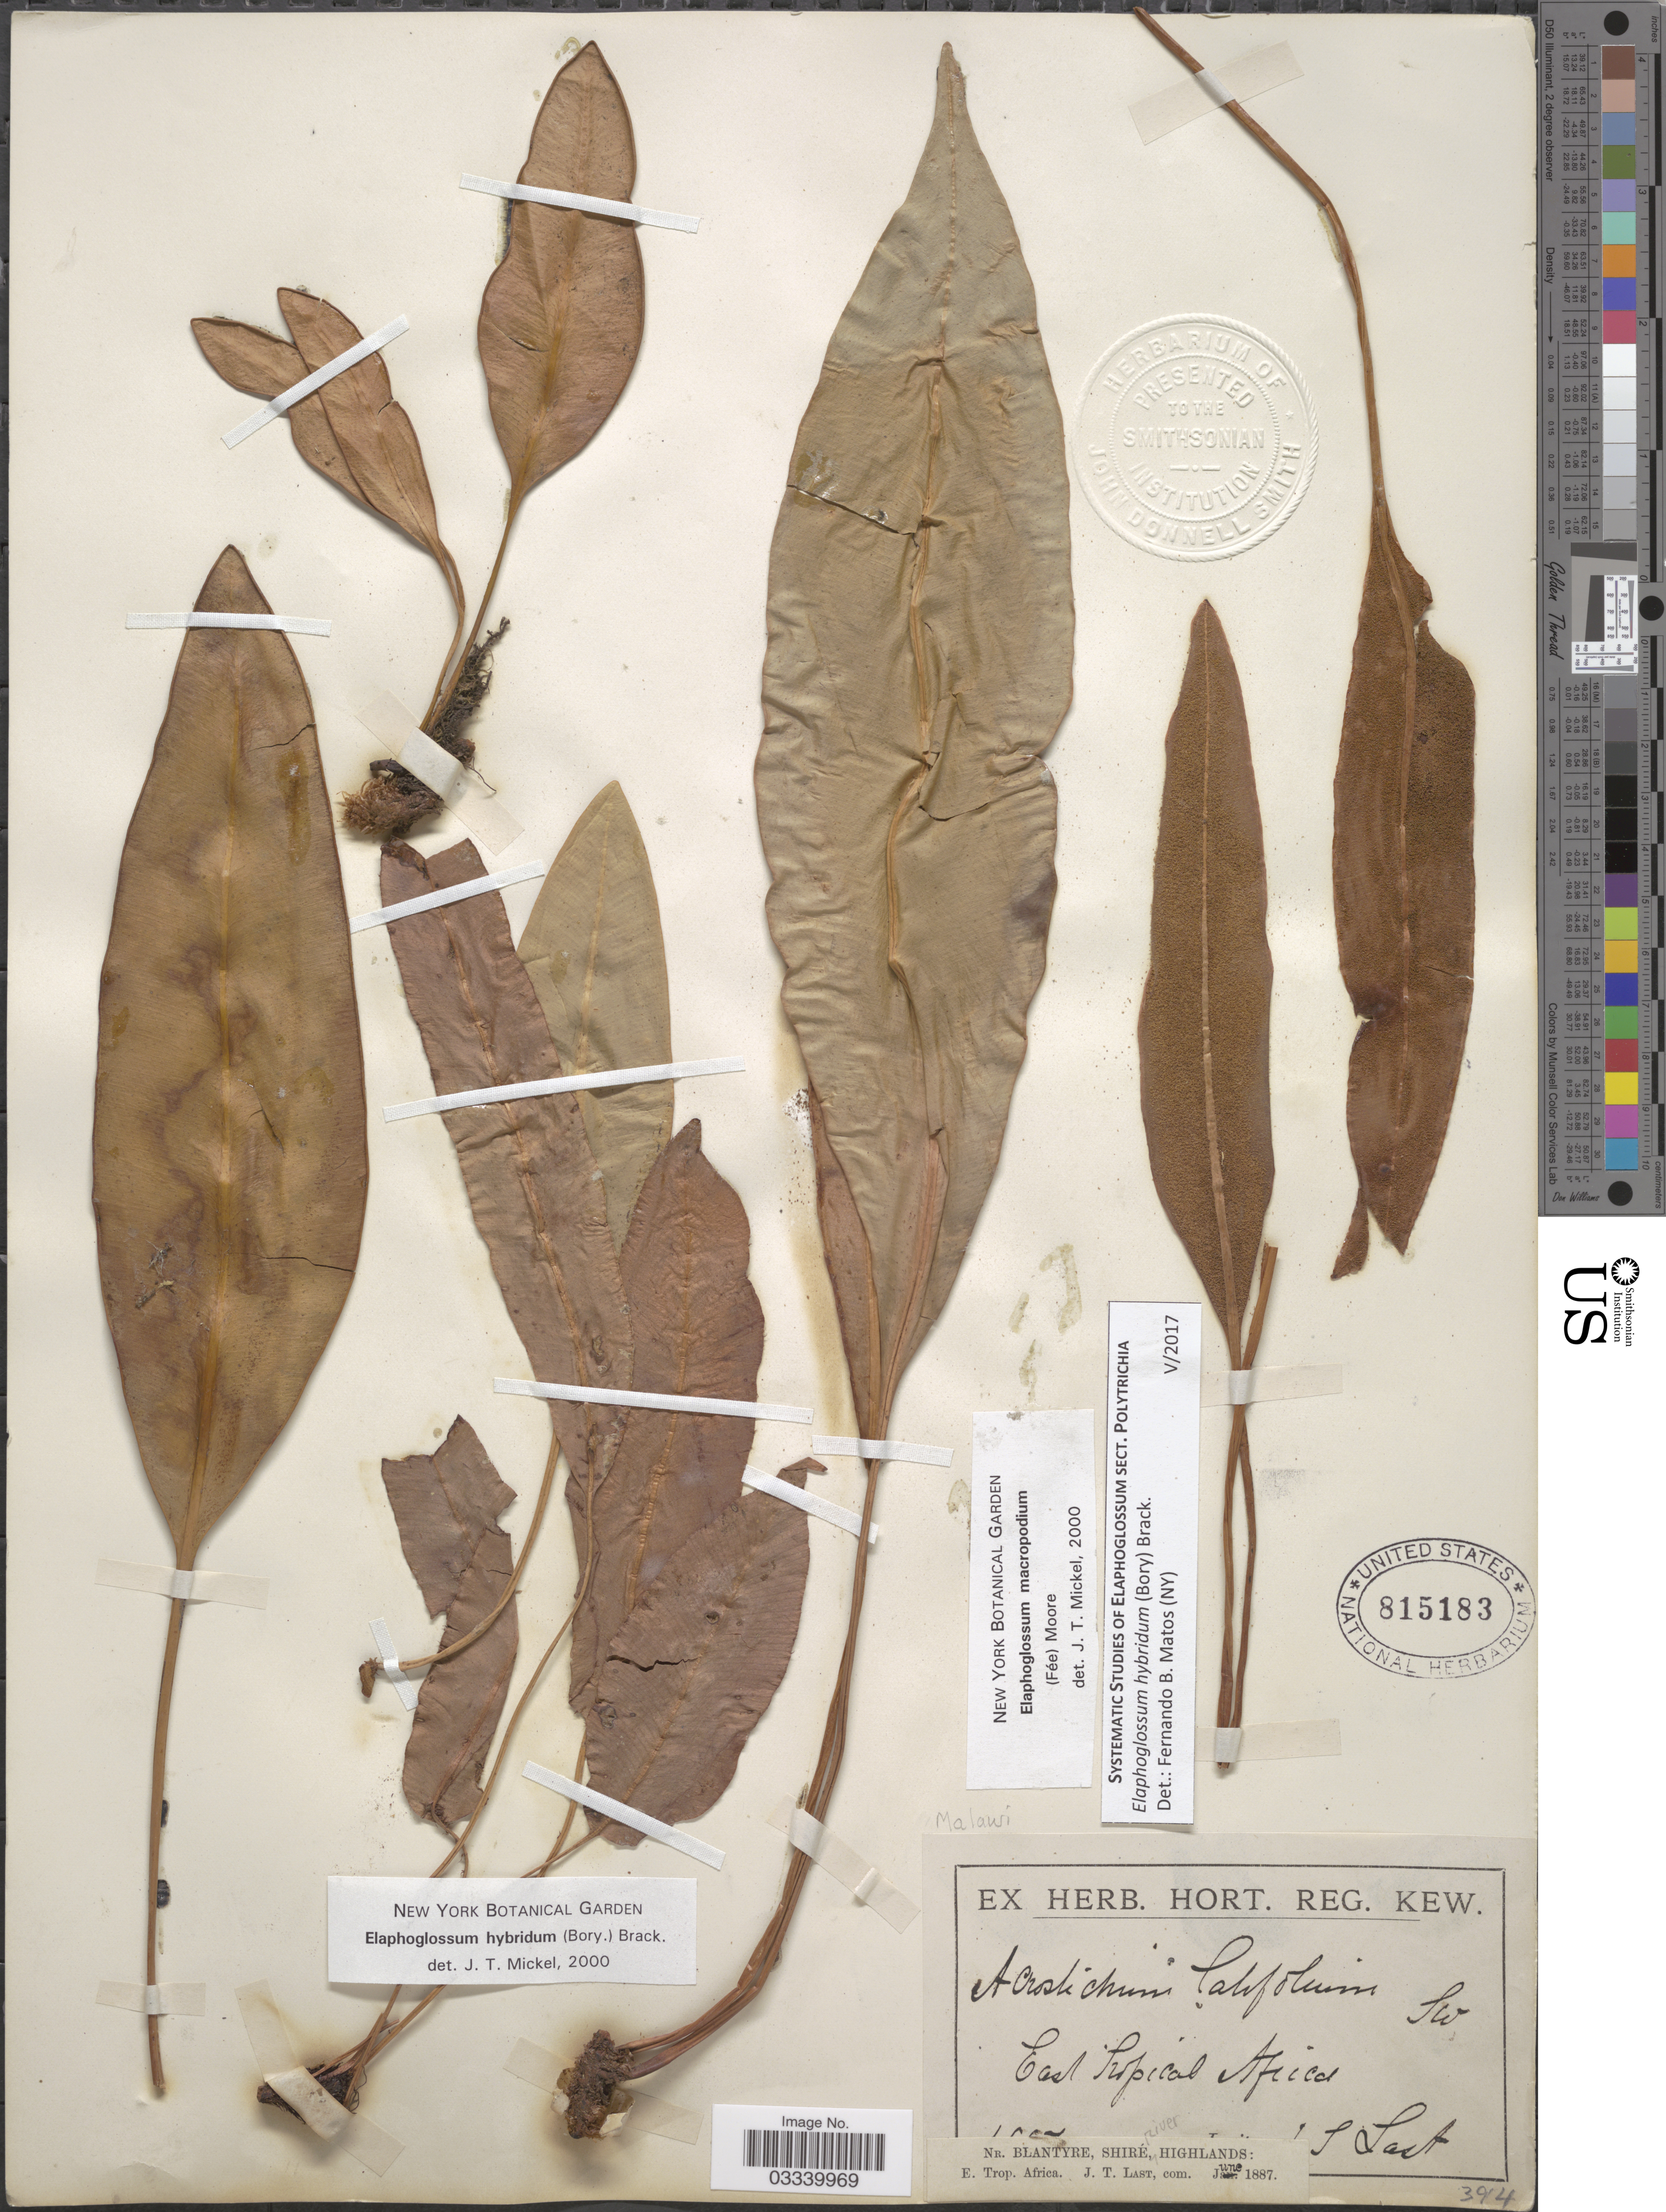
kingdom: Plantae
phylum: Tracheophyta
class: Polypodiopsida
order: Polypodiales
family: Dryopteridaceae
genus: Elaphoglossum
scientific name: Elaphoglossum hybridum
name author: (Bory) T. Moore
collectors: J. Last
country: Malawi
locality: East Tropical Africa. Nr. Blantyre, Shire river Highlands.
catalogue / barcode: US 815183